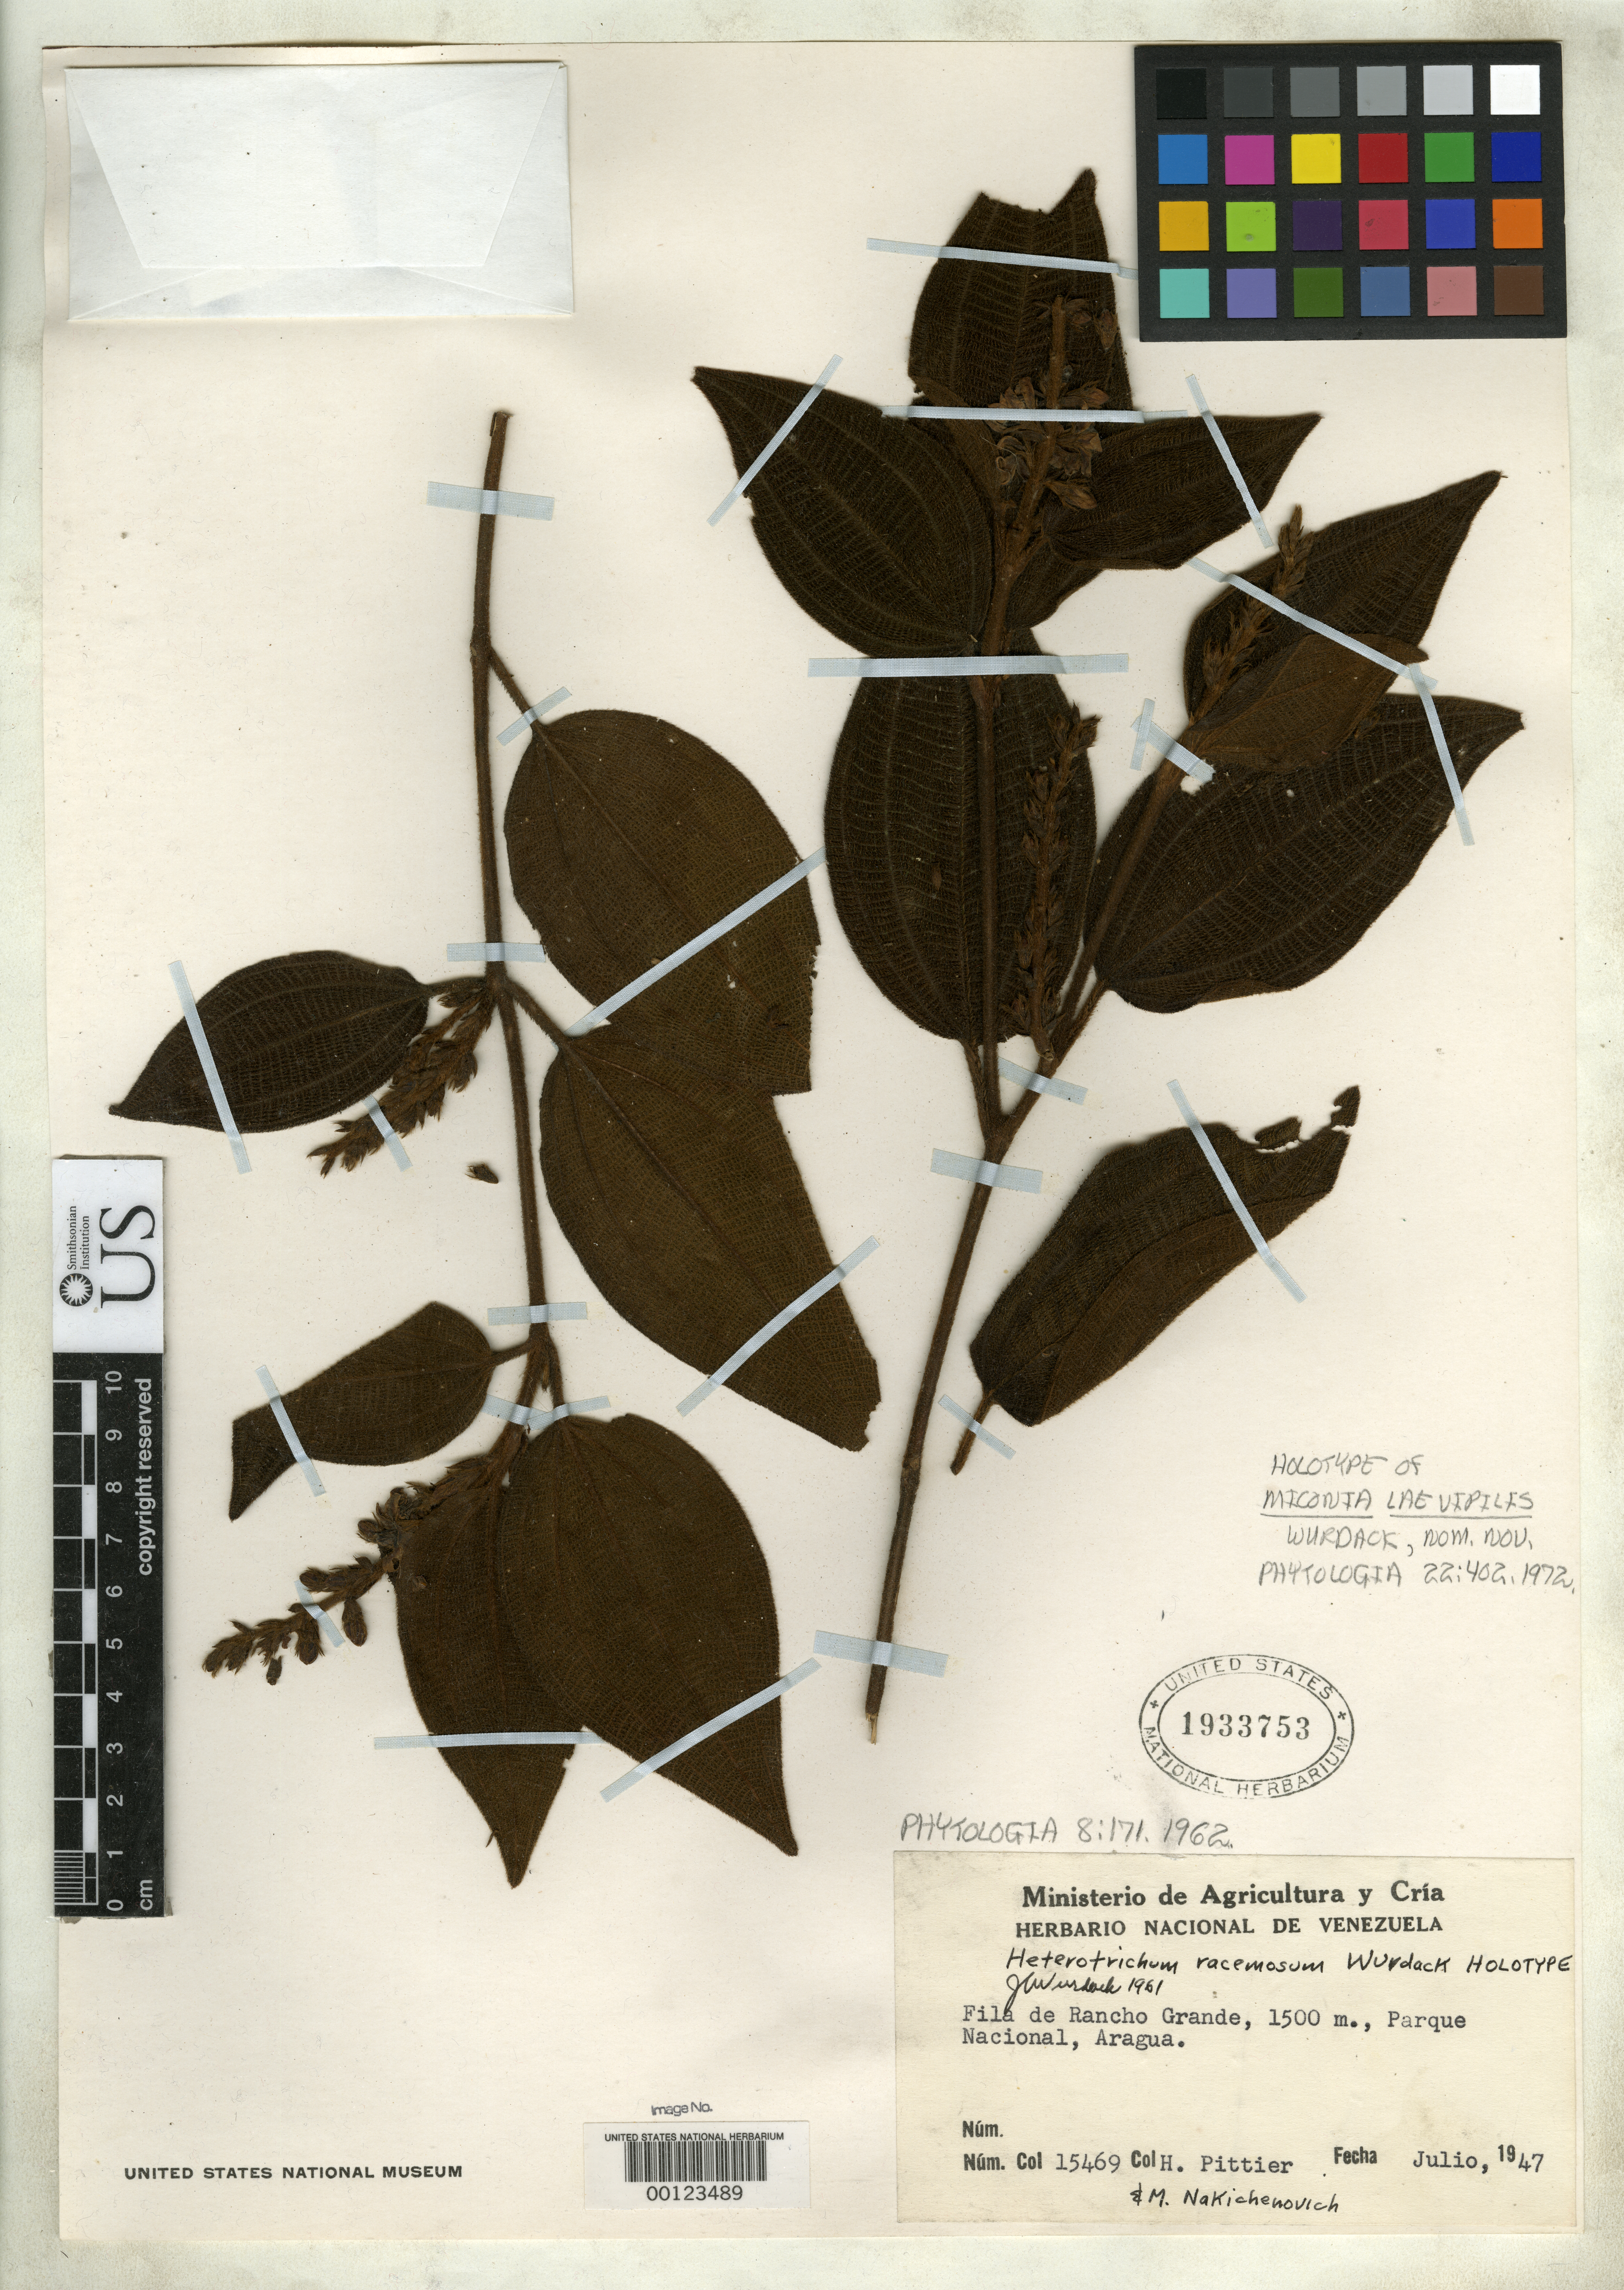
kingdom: Plantae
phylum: Tracheophyta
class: Magnoliopsida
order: Myrtales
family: Melastomataceae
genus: Heterotrichum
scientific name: Heterotrichum racemosum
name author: Wurdack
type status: Holotype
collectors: H. F. Pittier & M. Nakichenovich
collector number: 15469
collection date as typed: Jul 1947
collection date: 1947-07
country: Venezuela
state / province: Aragua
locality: Rancho Grande, Parque Nacional.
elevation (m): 1500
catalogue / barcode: US 1933753